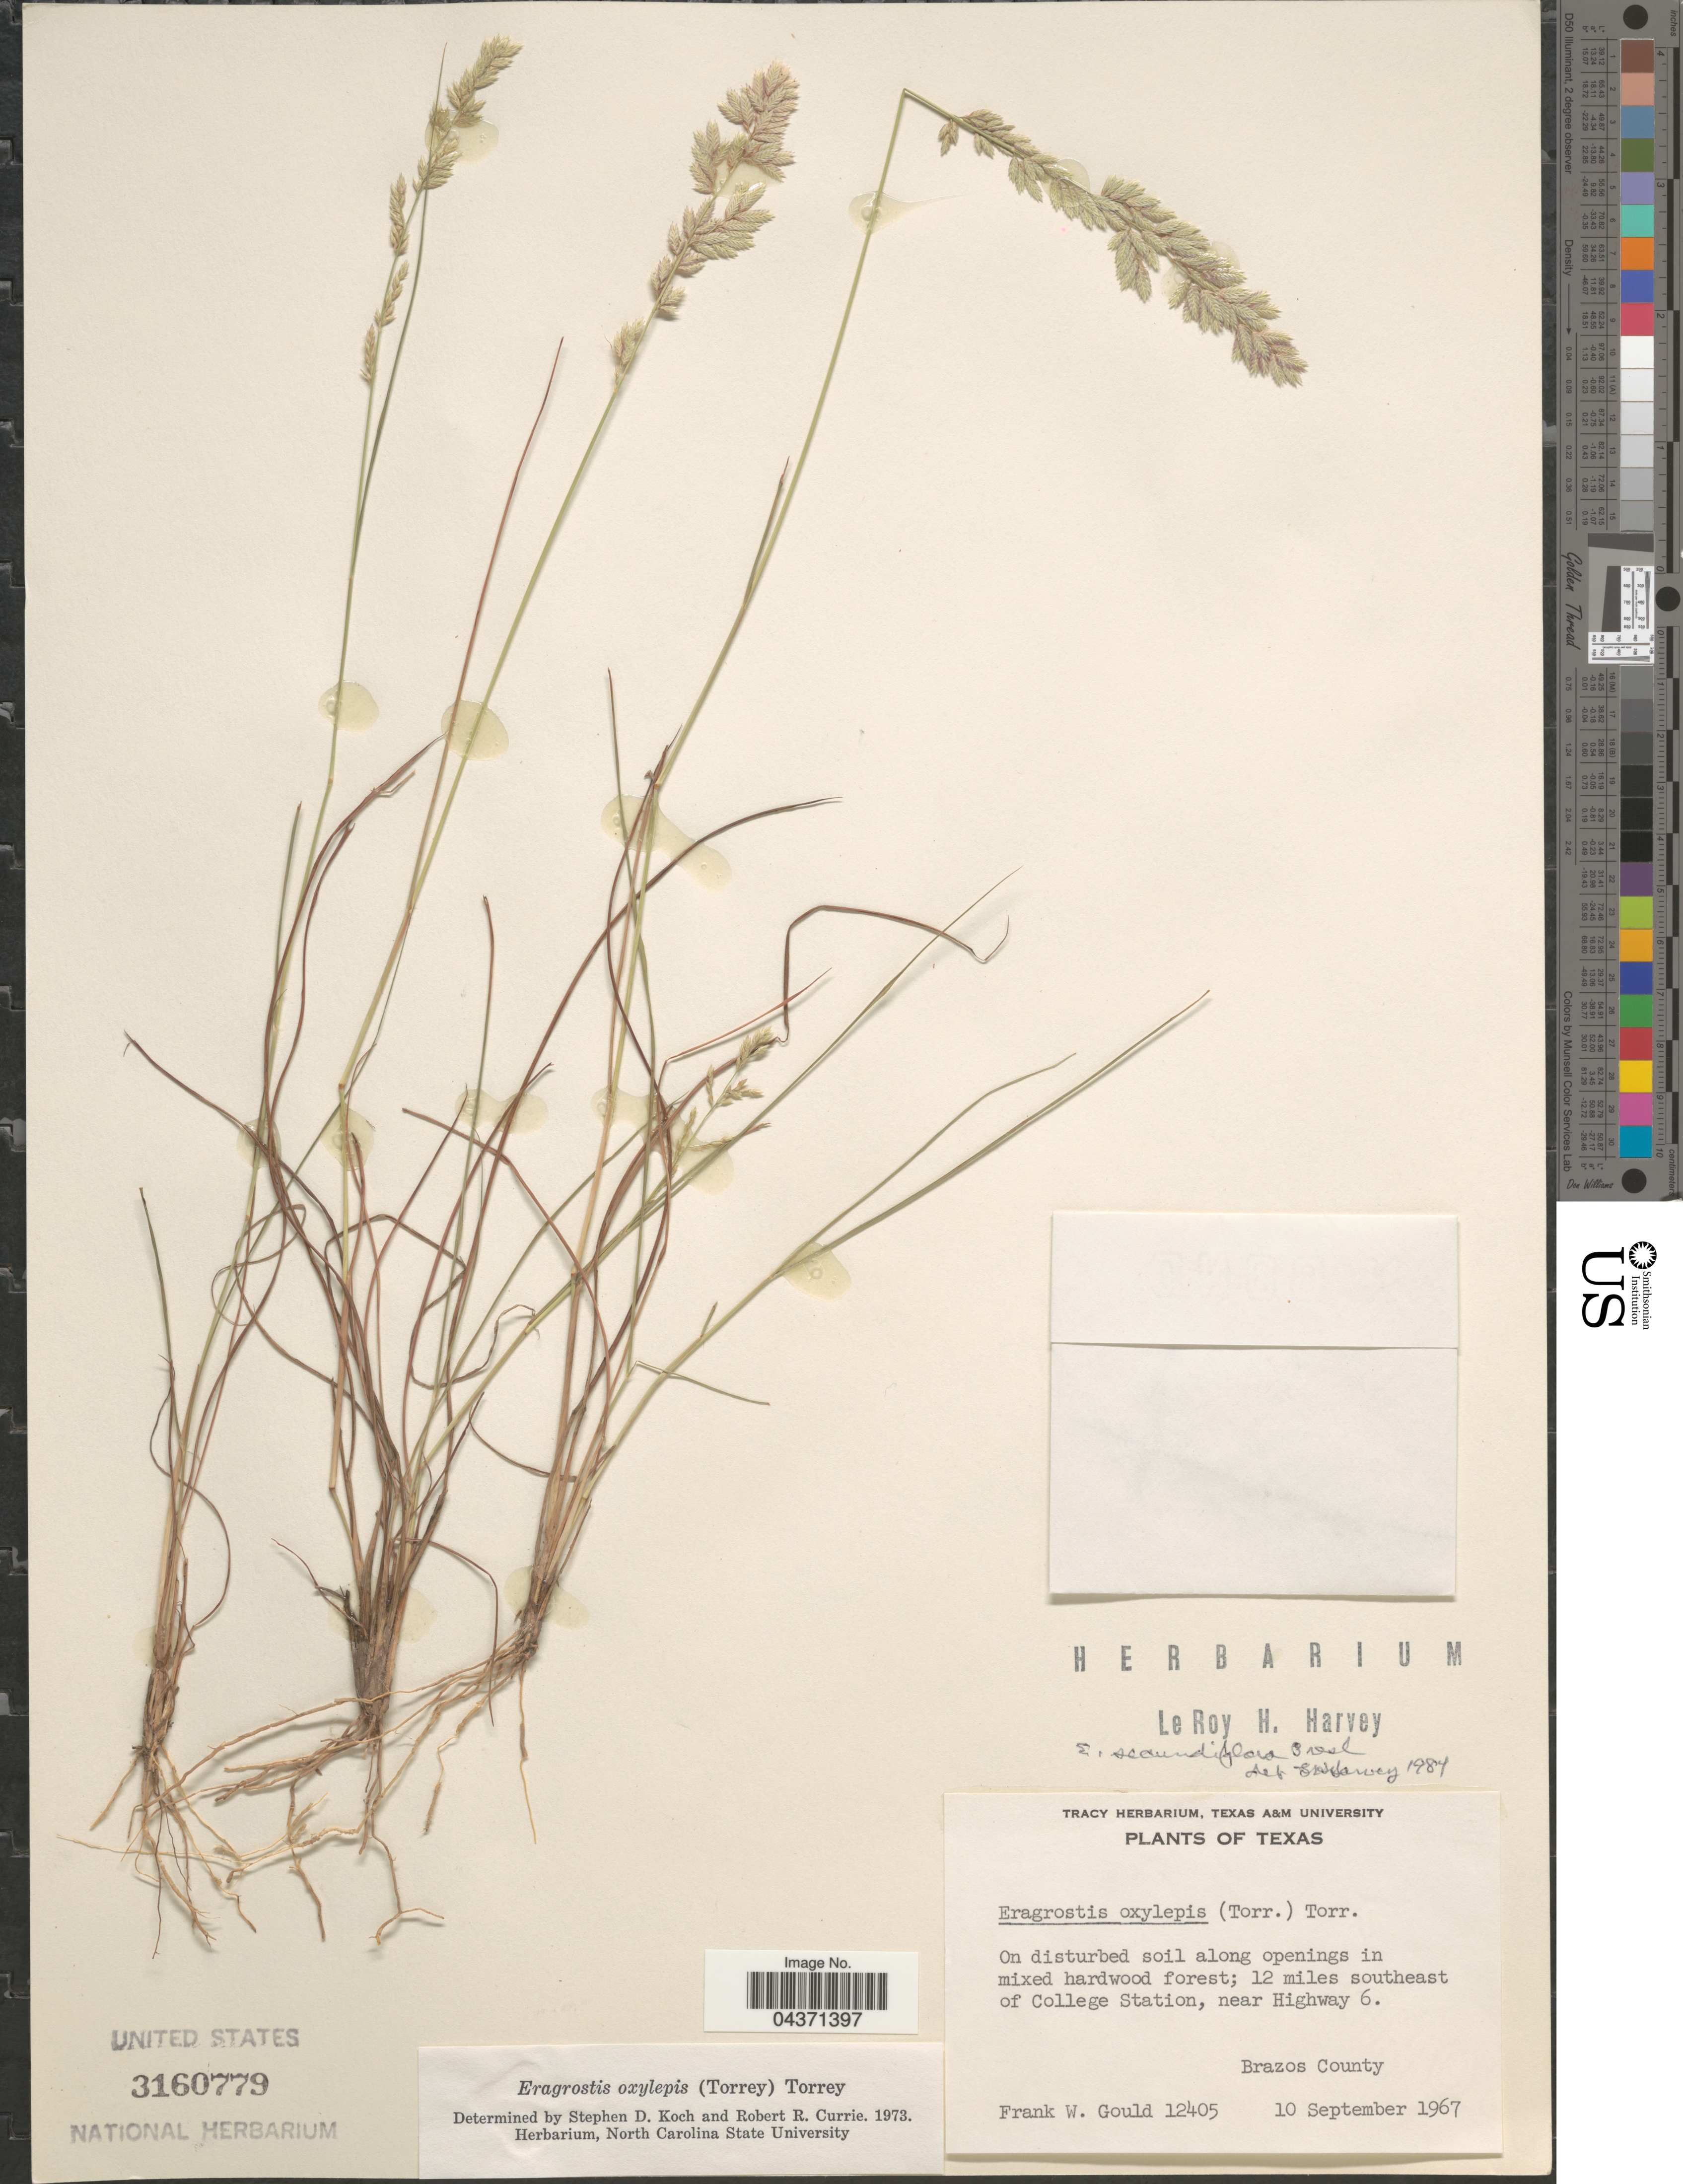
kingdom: Plantae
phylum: Tracheophyta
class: Liliopsida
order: Poales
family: Poaceae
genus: Eragrostis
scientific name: Eragrostis secundiflora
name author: J. Presl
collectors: F. W. Gould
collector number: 12405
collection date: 1967-09-10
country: United States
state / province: Texas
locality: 12 miles southeast of College Station, near Highway 6. Brazos County.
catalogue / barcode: US 3160779